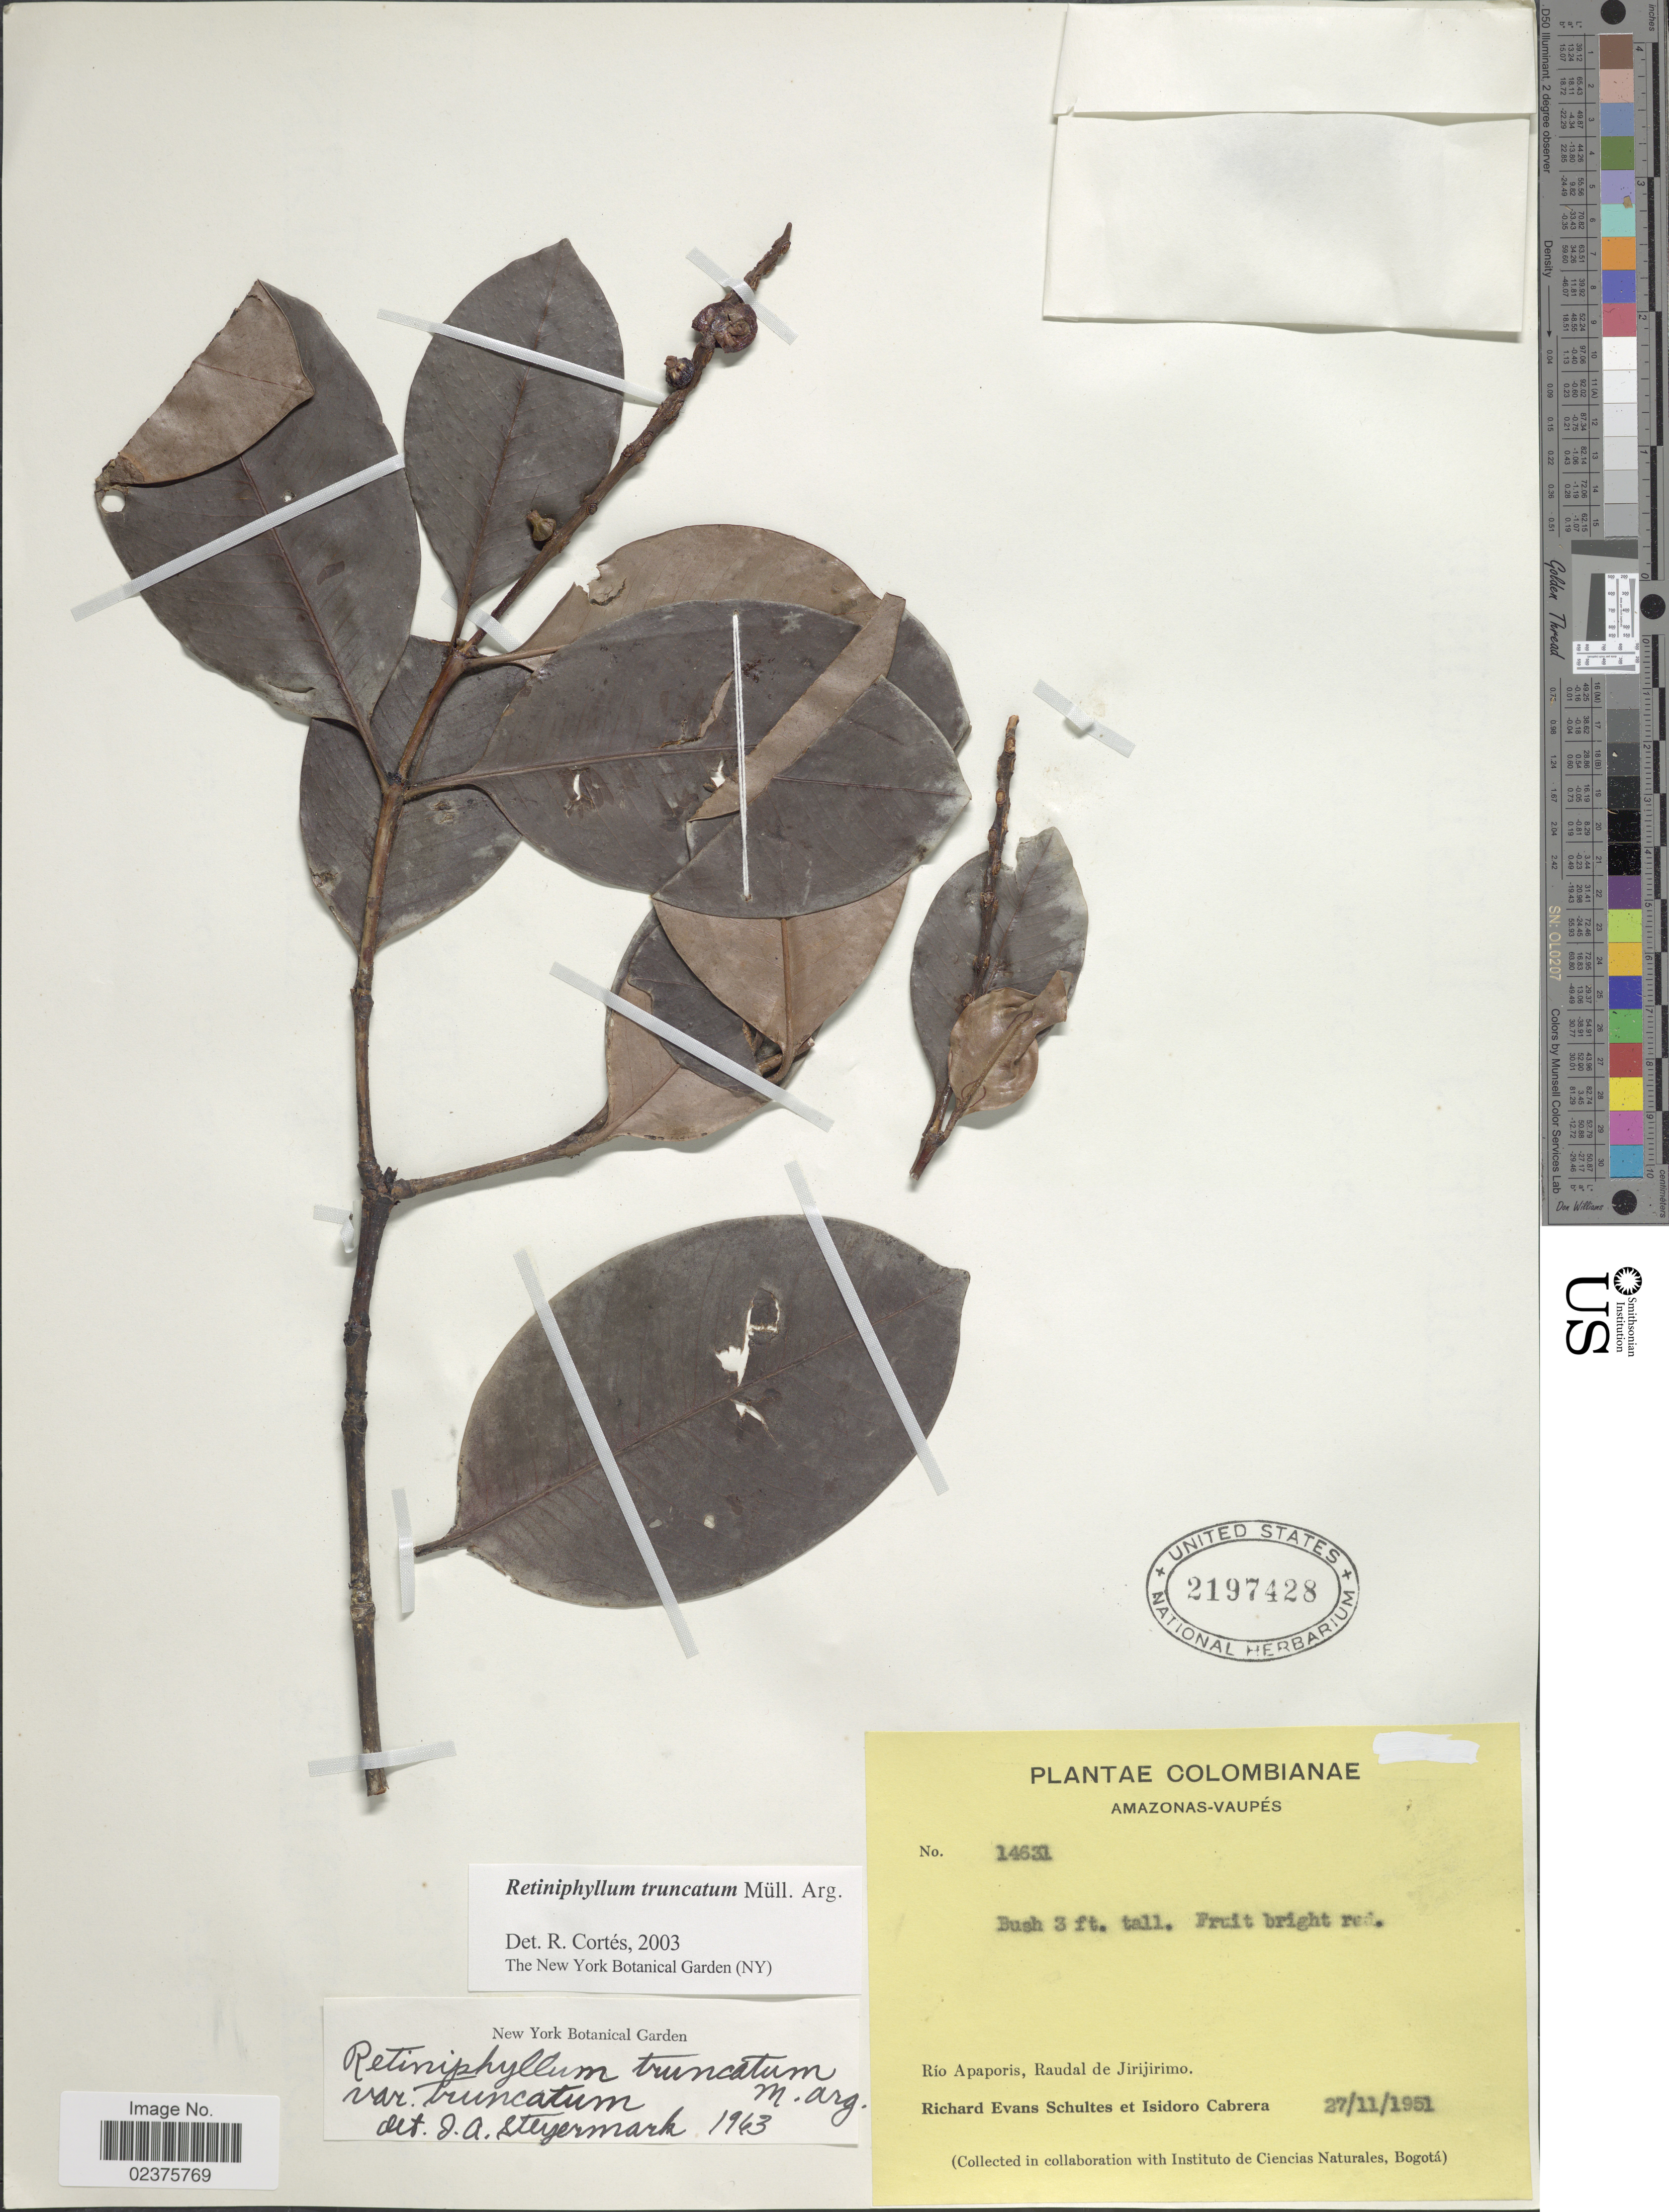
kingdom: Plantae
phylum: Tracheophyta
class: Magnoliopsida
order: Gentianales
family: Rubiaceae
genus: Retiniphyllum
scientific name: Retiniphyllum truncatum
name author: Müll. Arg.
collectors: R. E. Schultes & I. Cabrera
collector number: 14631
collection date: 1951-11-27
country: Colombia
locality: Amazonas-Vaupes, Rio Apaporis, Raudal de Jirijirimo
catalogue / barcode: US 2197428